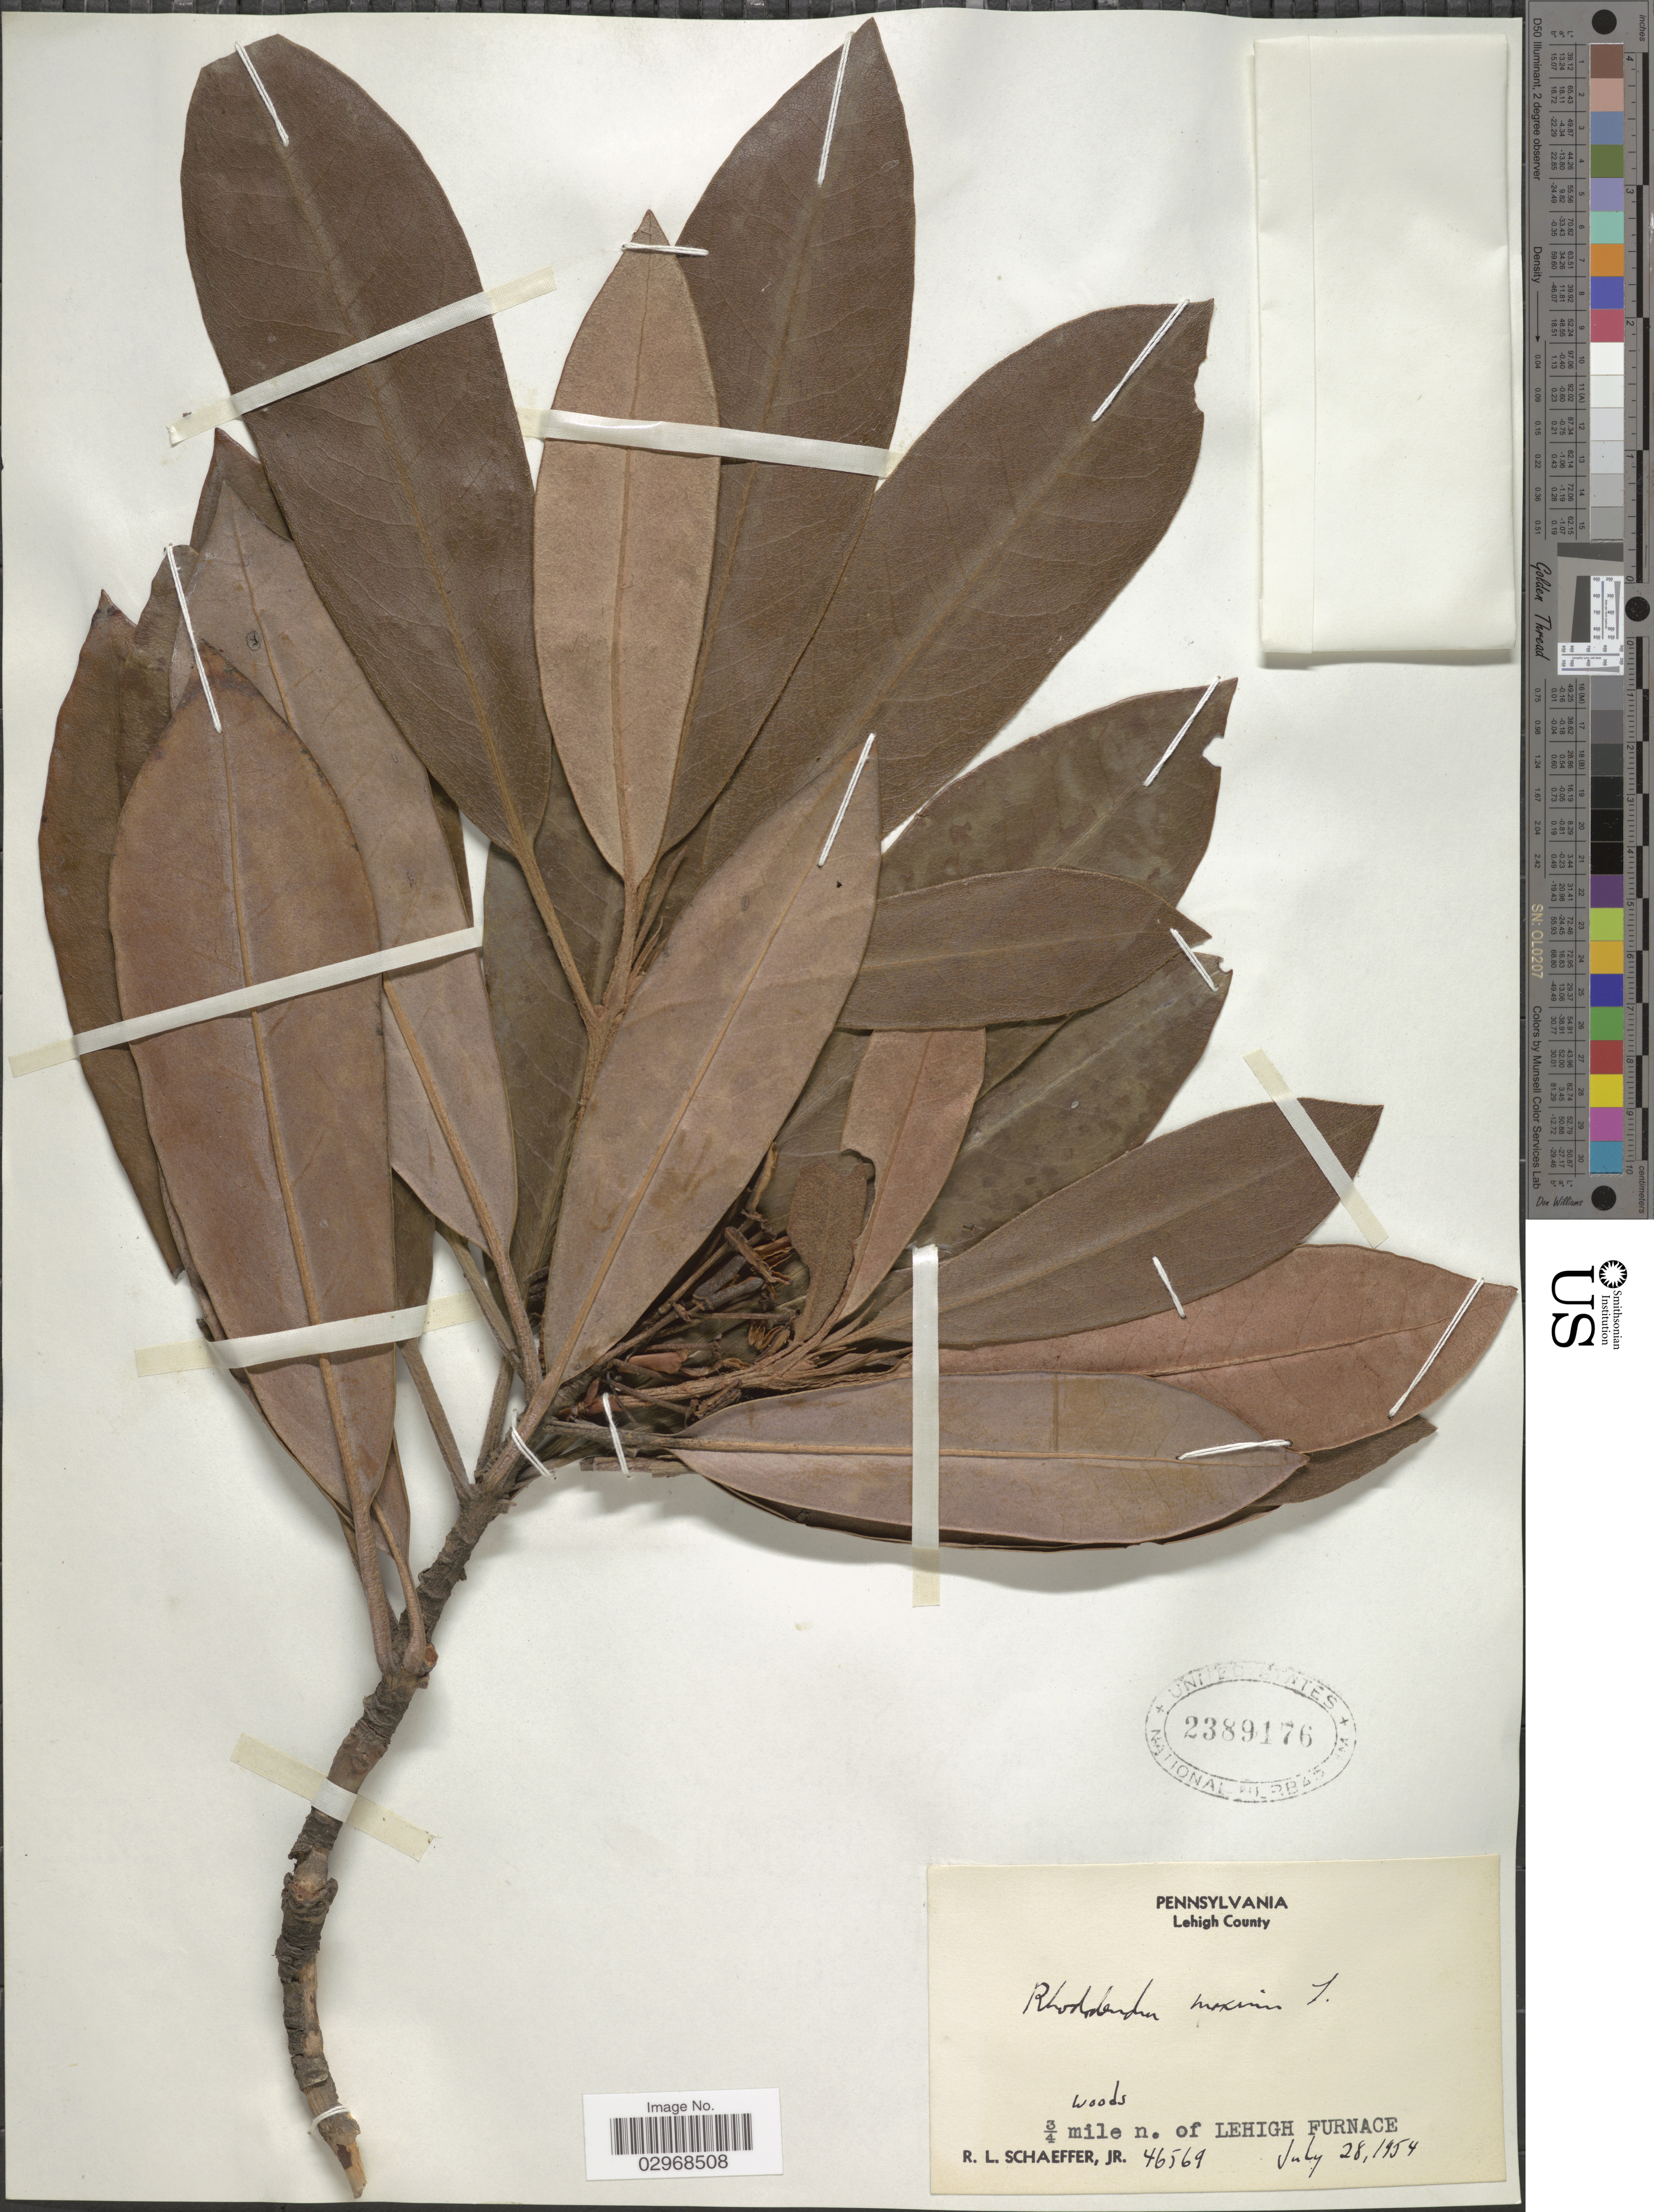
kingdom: Plantae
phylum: Tracheophyta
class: Magnoliopsida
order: Ericales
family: Ericaceae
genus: Rhododendron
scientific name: Rhododendron maximum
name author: L.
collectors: R. L. Schaeffer Jr.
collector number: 46569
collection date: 1954-07-28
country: United States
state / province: Pennsylvania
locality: Lehigh County. ¾ mile n. of Lehigh Furnace.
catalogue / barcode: US 2389176